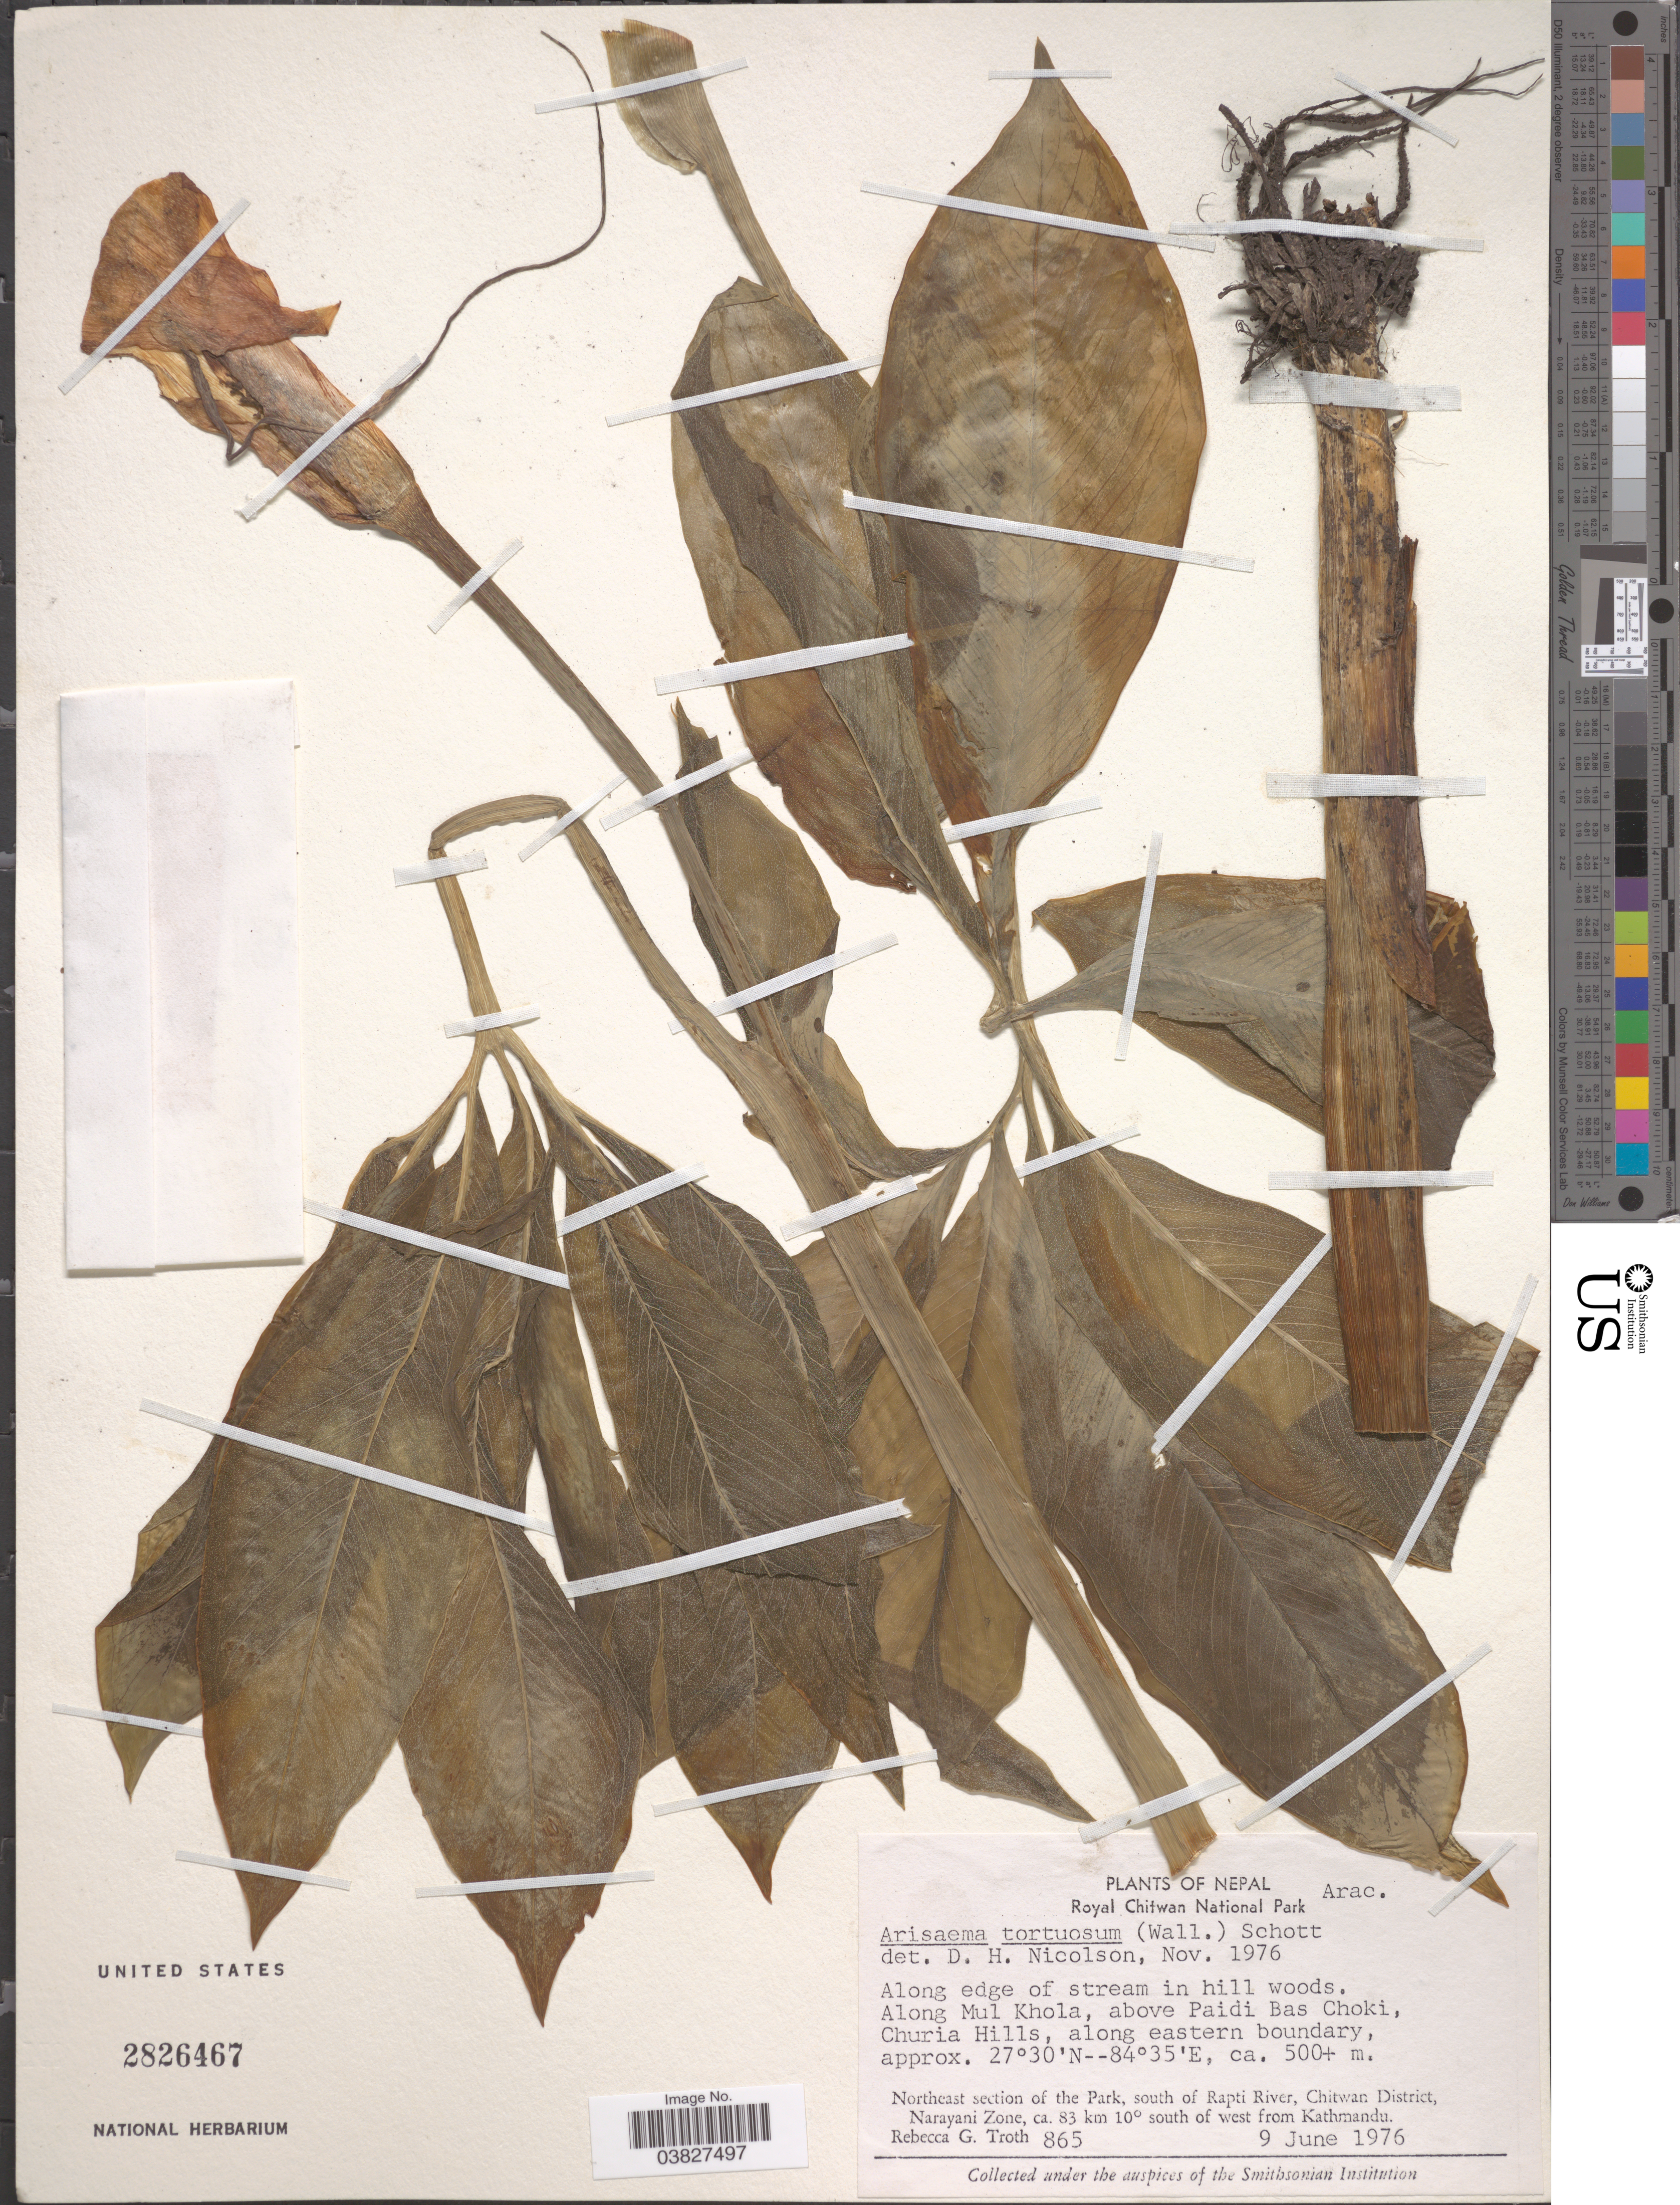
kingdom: Plantae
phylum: Tracheophyta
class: Liliopsida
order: Alismatales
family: Araceae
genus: Arisaema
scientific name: Arisaema tortuosum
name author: (Wall.) Schott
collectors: R. Troth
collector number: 865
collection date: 1976-06-09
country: Nepal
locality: Royal Chitwan National Park. Along edge of stream in hill woods. Along Mul Khola, above Paidi Bas Choki, Churia HIlls, along eastern boundary. Northeast section of the Park, south of Rapti River, Chitwan District, Narayani Zone, ca. 83 km 10° south of west from Kathmandu.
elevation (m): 500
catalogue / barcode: US 2826467